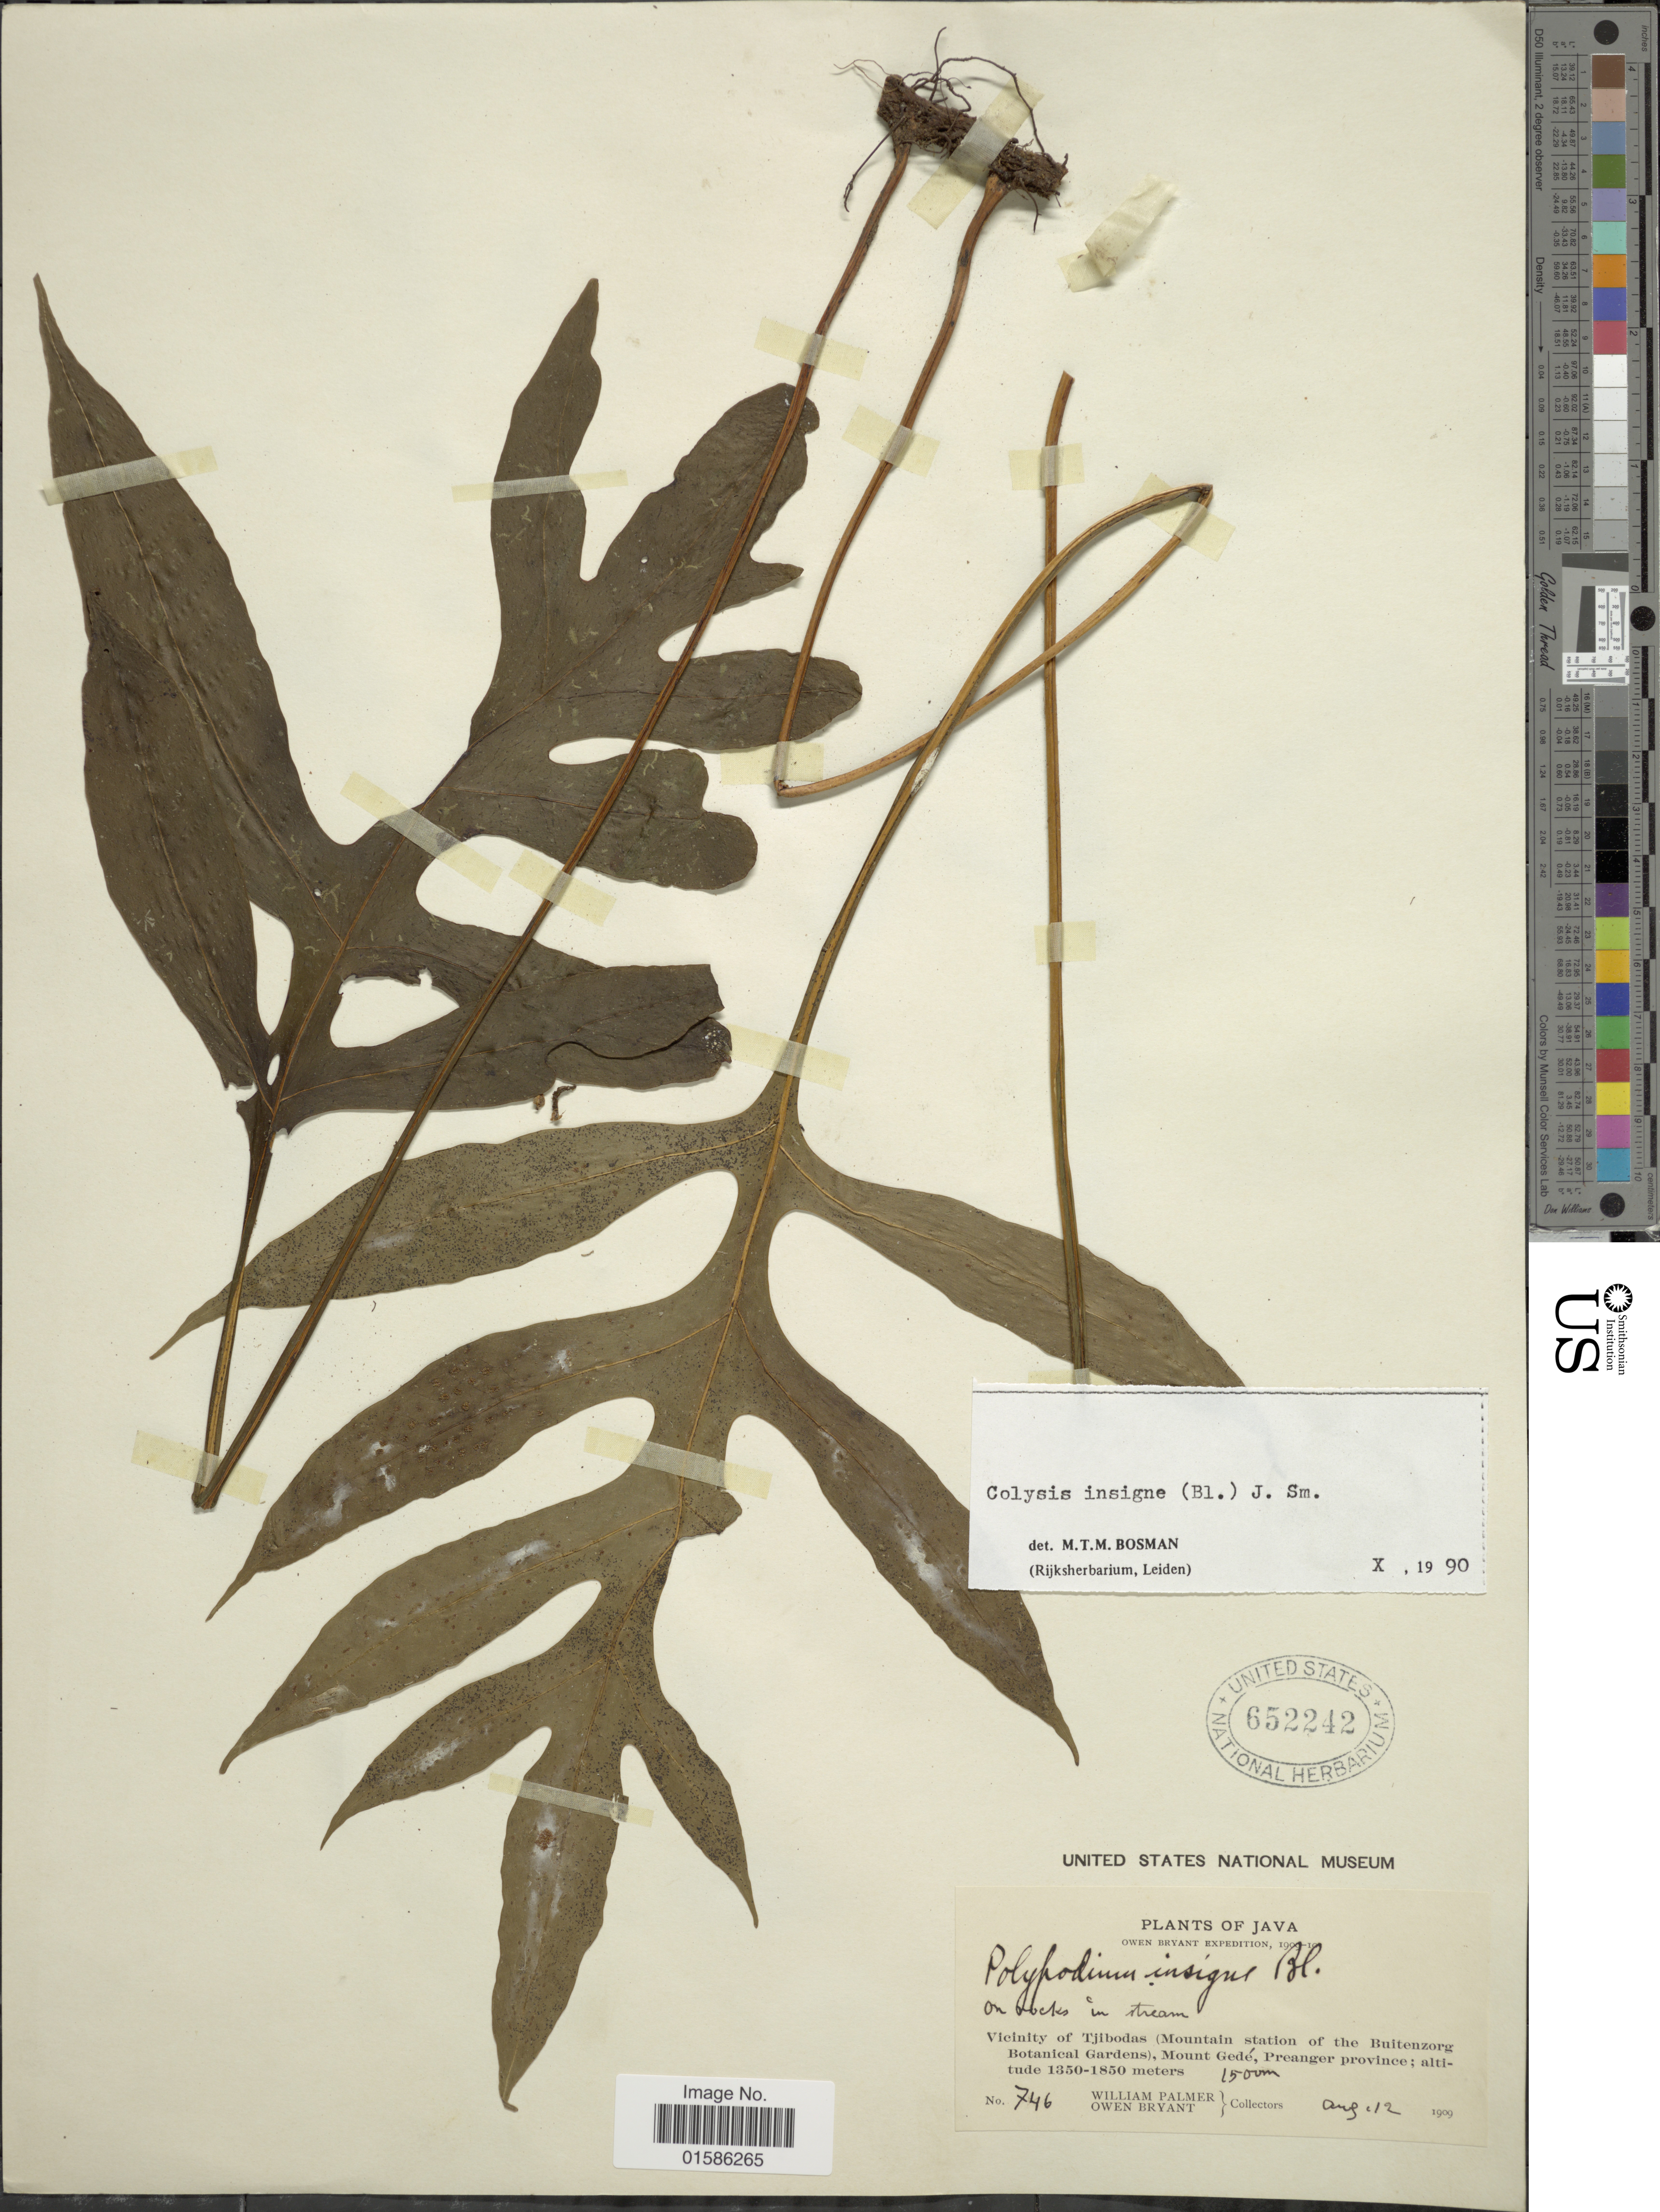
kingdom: Plantae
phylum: Tracheophyta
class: Polypodiopsida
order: Polypodiales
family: Polypodiaceae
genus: Microsorum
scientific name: Microsorum insigne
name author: (Blume) Copel.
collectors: W. Palmer & O. Bryant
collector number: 746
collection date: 1909-08-12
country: Indonesia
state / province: Java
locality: Vicinity of Tjibodas (Mountain station of the Buitenzorg Botanical Gardens), Mount Gedé, Preanger province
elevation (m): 1500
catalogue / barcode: US 652242